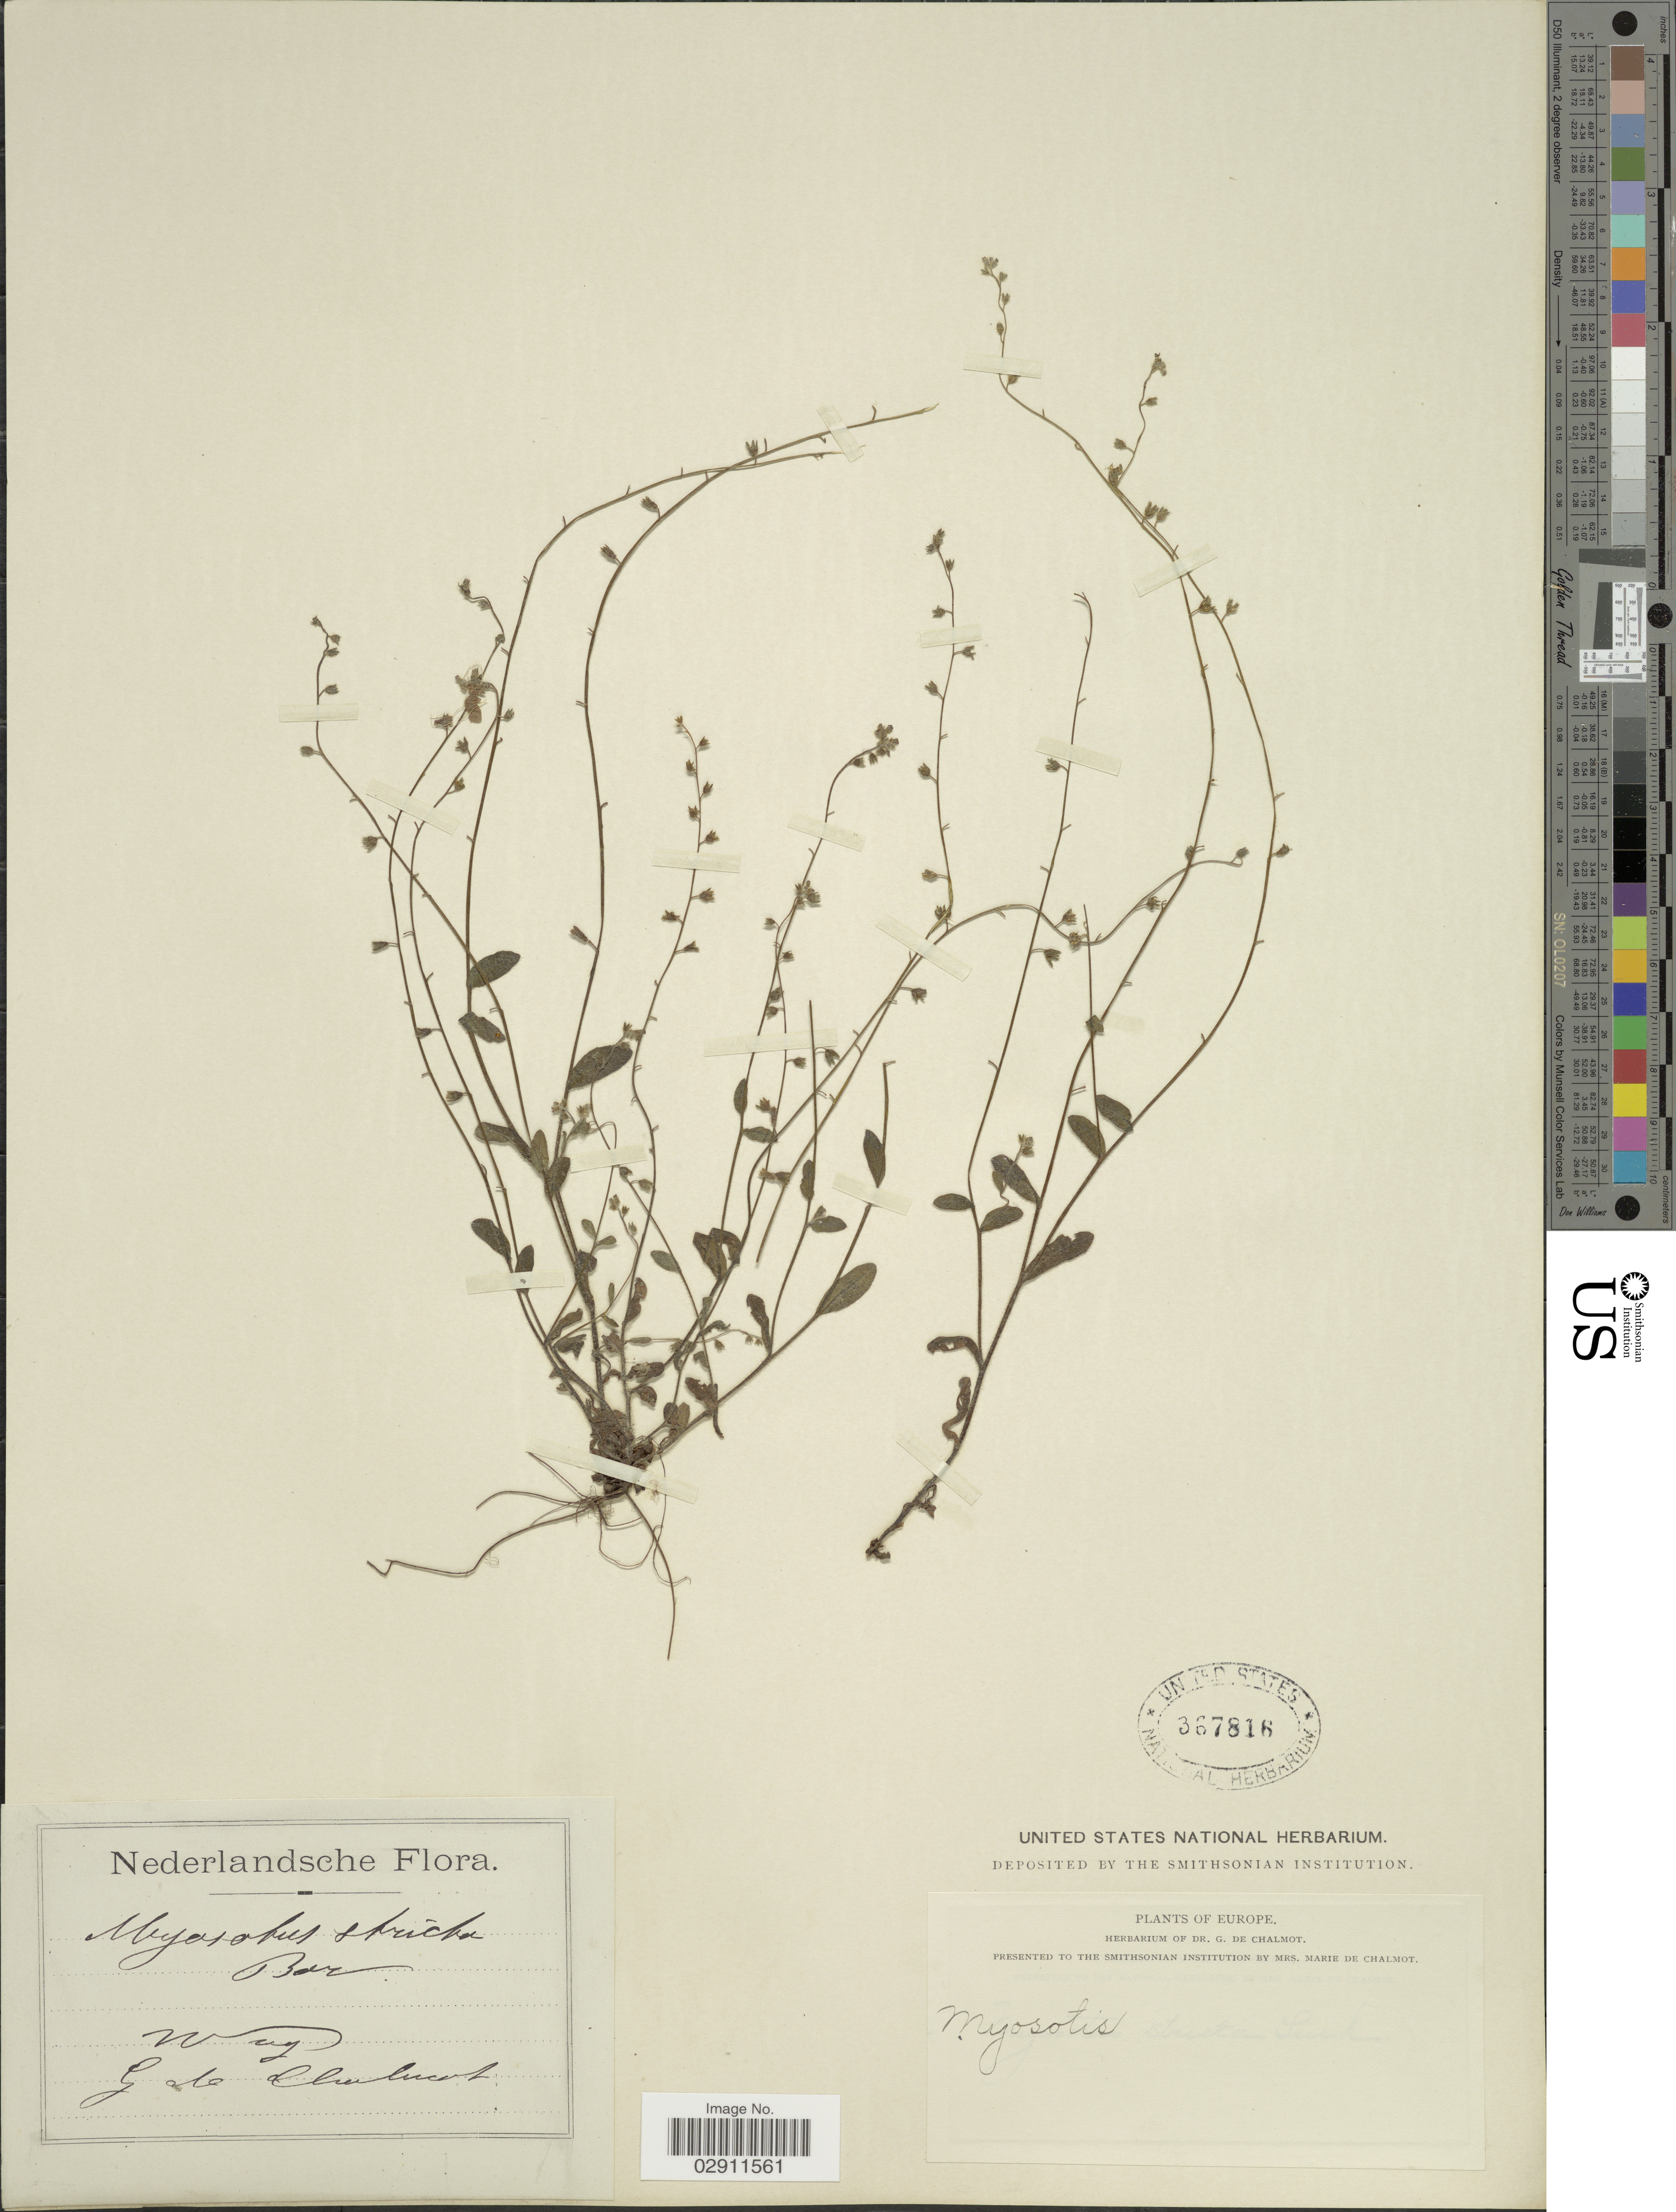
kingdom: Plantae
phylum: Tracheophyta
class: Magnoliopsida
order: Boraginales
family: Boraginaceae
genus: Myosotis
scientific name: Myosotis stricta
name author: Link ex Roem. & Schult.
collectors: G. de Chalmot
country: Netherlands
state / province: Gelderland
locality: Nederlandsche, Wag.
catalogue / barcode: US 367816